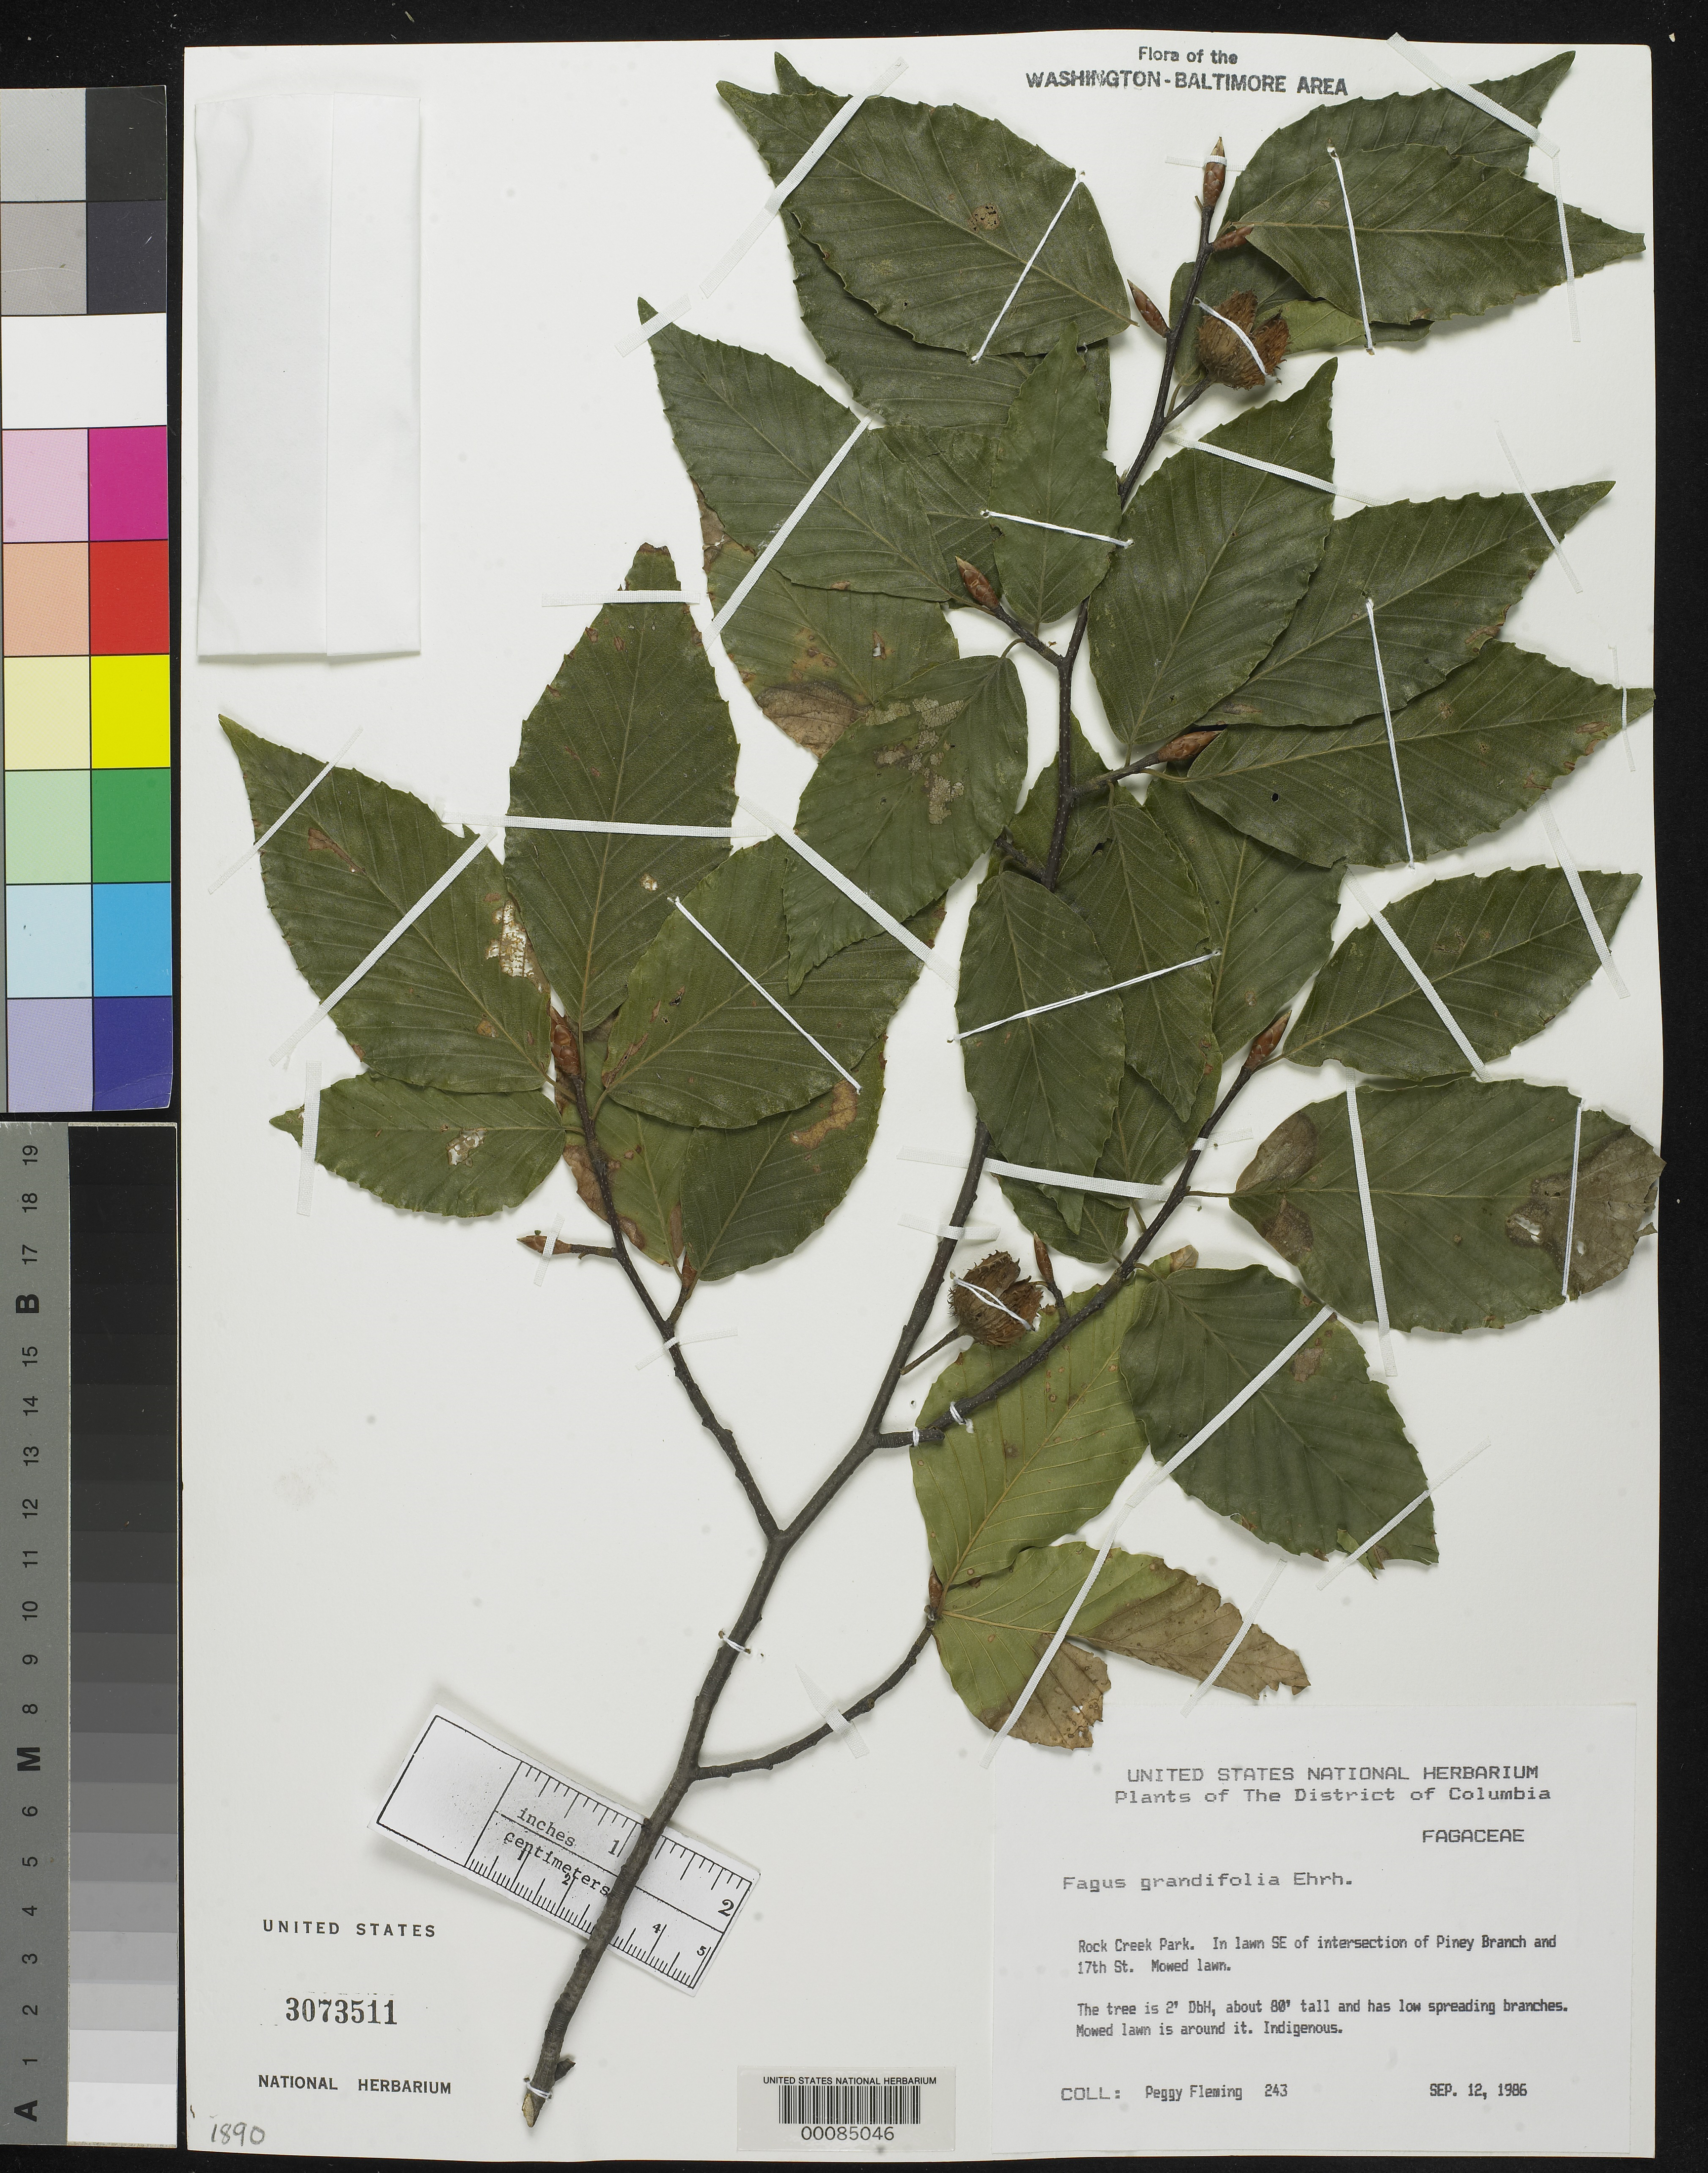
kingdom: Plantae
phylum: Tracheophyta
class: Magnoliopsida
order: Fagales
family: Fagaceae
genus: Fagus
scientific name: Fagus grandifolia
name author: Ehrh.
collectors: P. Fleming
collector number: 243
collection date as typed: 12 Sep 1986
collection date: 1986-09-12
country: United States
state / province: District of Columbia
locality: Rock Creek Park. In lawn SE of intersection of Piney Branch.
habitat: Mowed lawn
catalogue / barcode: US 3073511